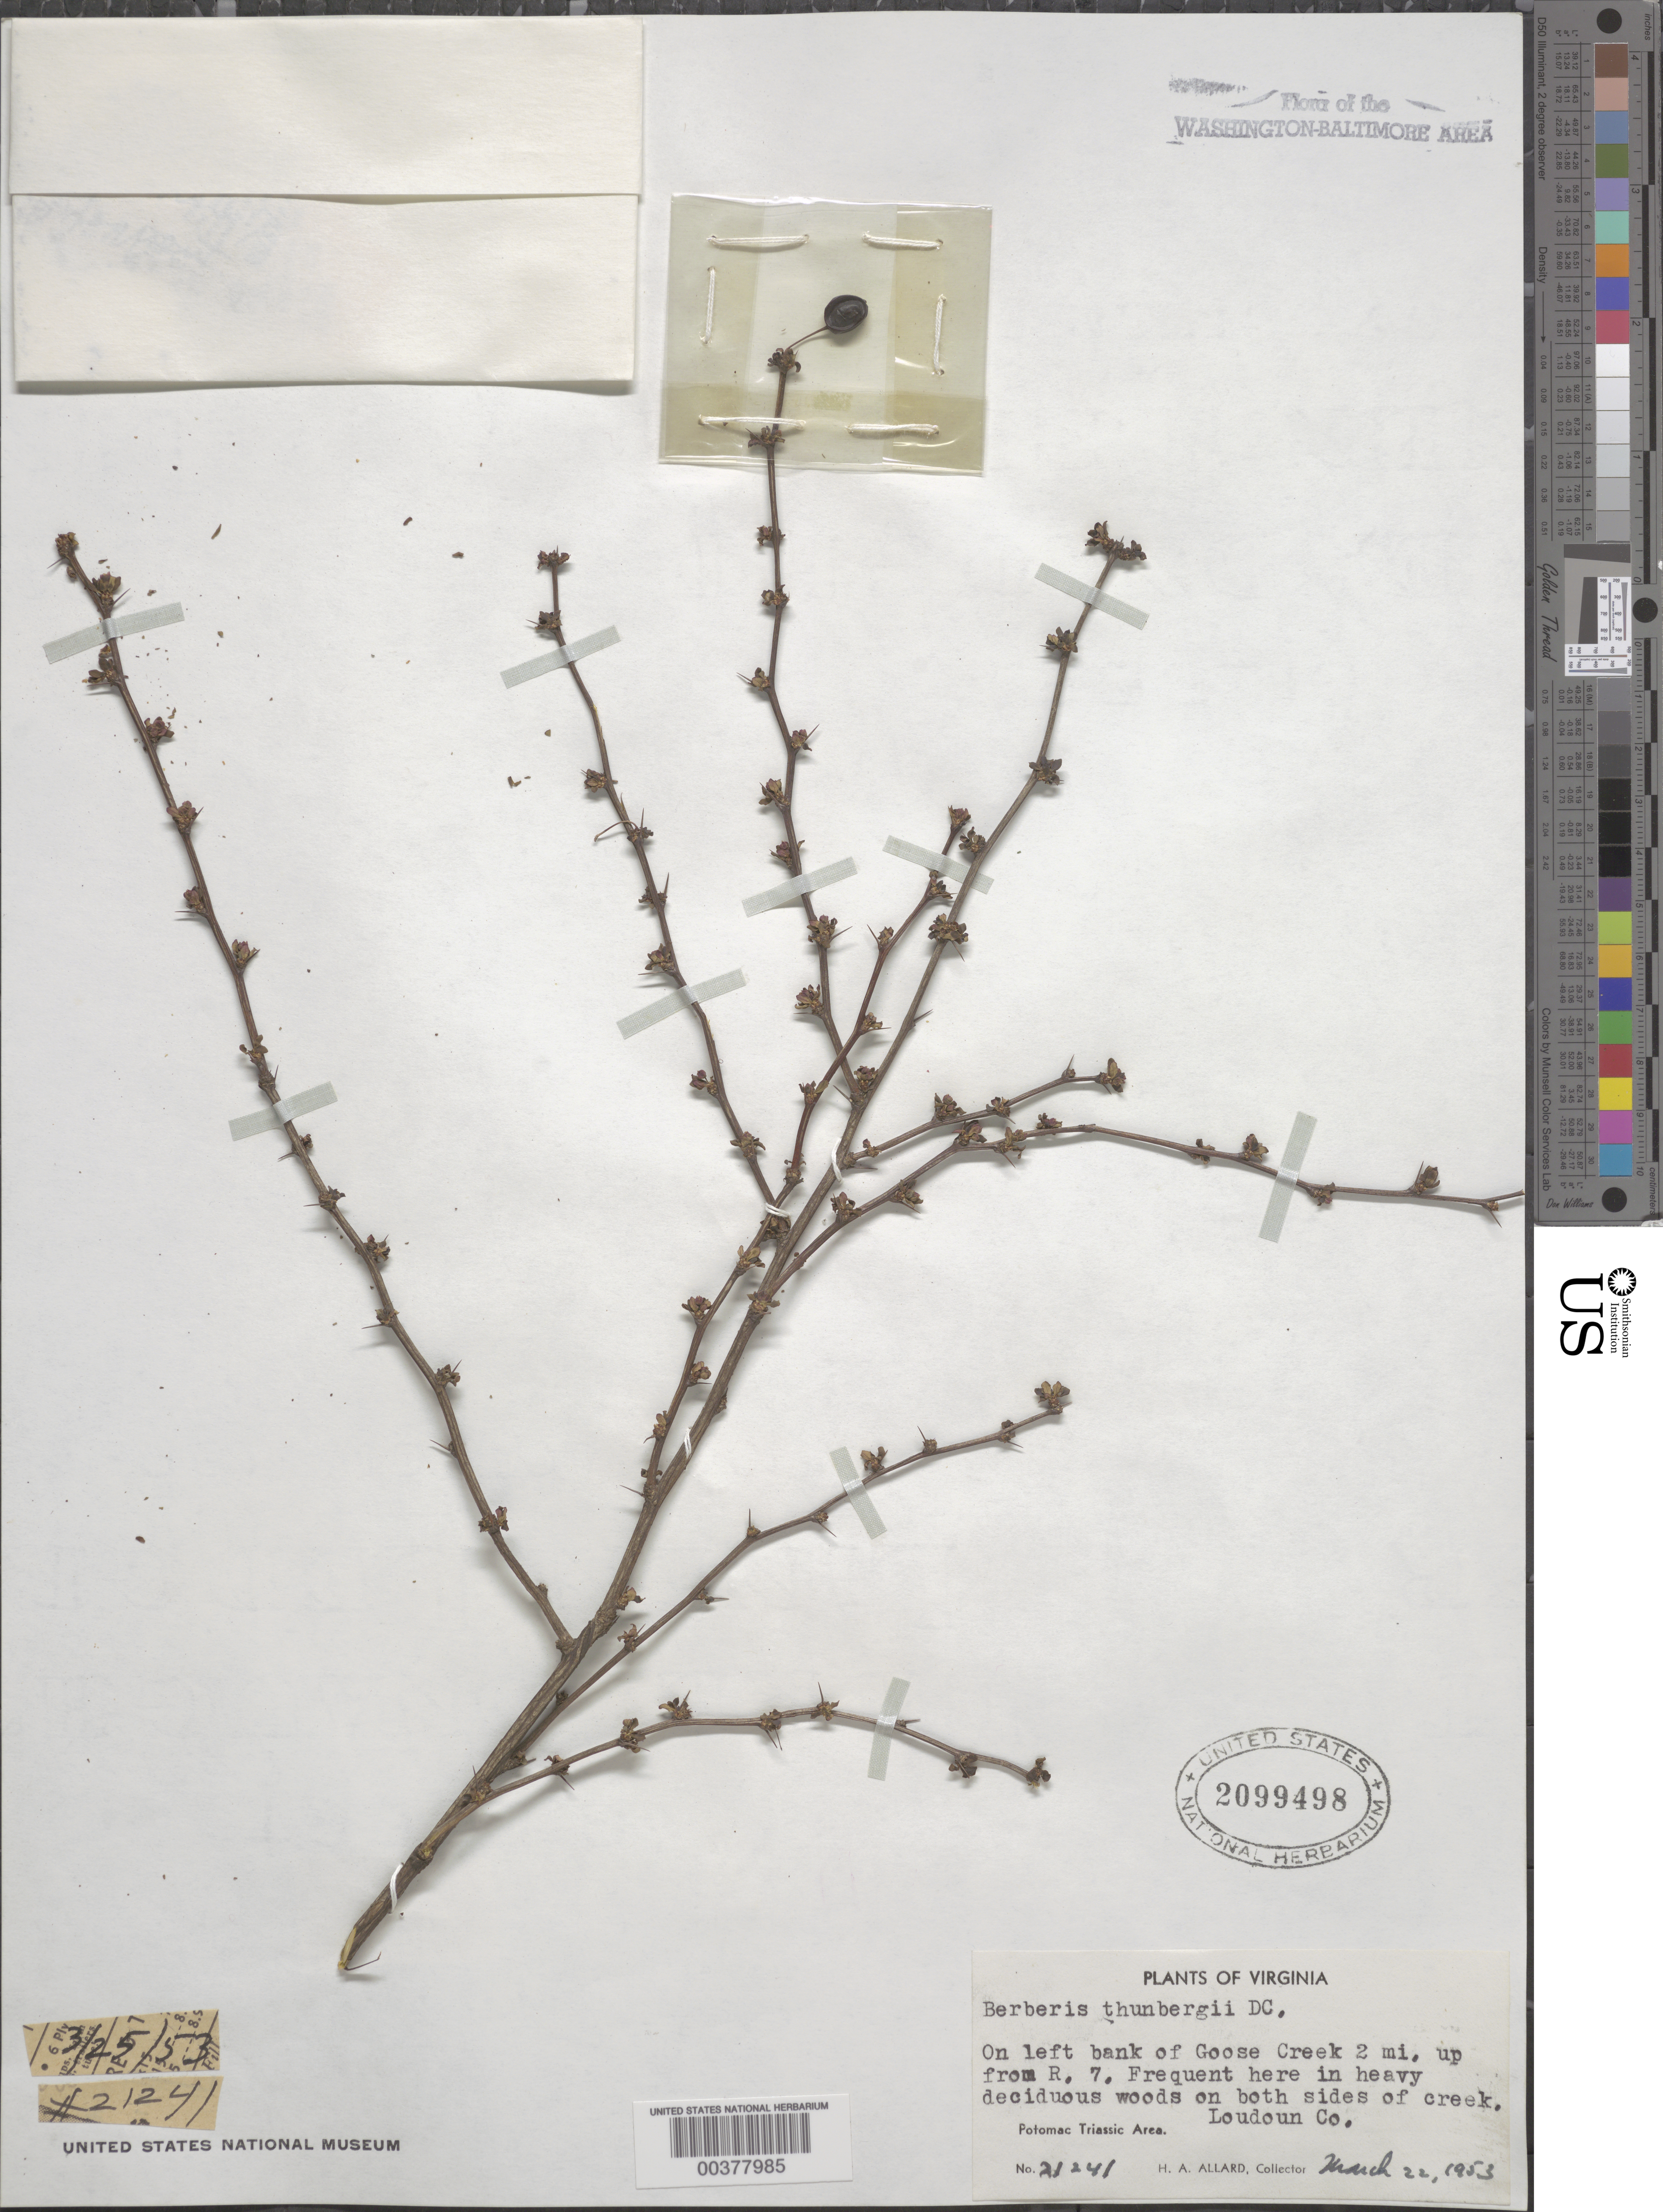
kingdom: Plantae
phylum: Tracheophyta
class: Magnoliopsida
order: Ranunculales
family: Berberidaceae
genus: Berberis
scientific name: Berberis thunbergii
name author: DC.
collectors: H. A. Allard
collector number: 21241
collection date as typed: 22 Mar 1953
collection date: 1953-03-22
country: United States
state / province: Virginia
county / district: Loudoun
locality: Goose Creek near Route 7 Bridge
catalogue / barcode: US 2099498